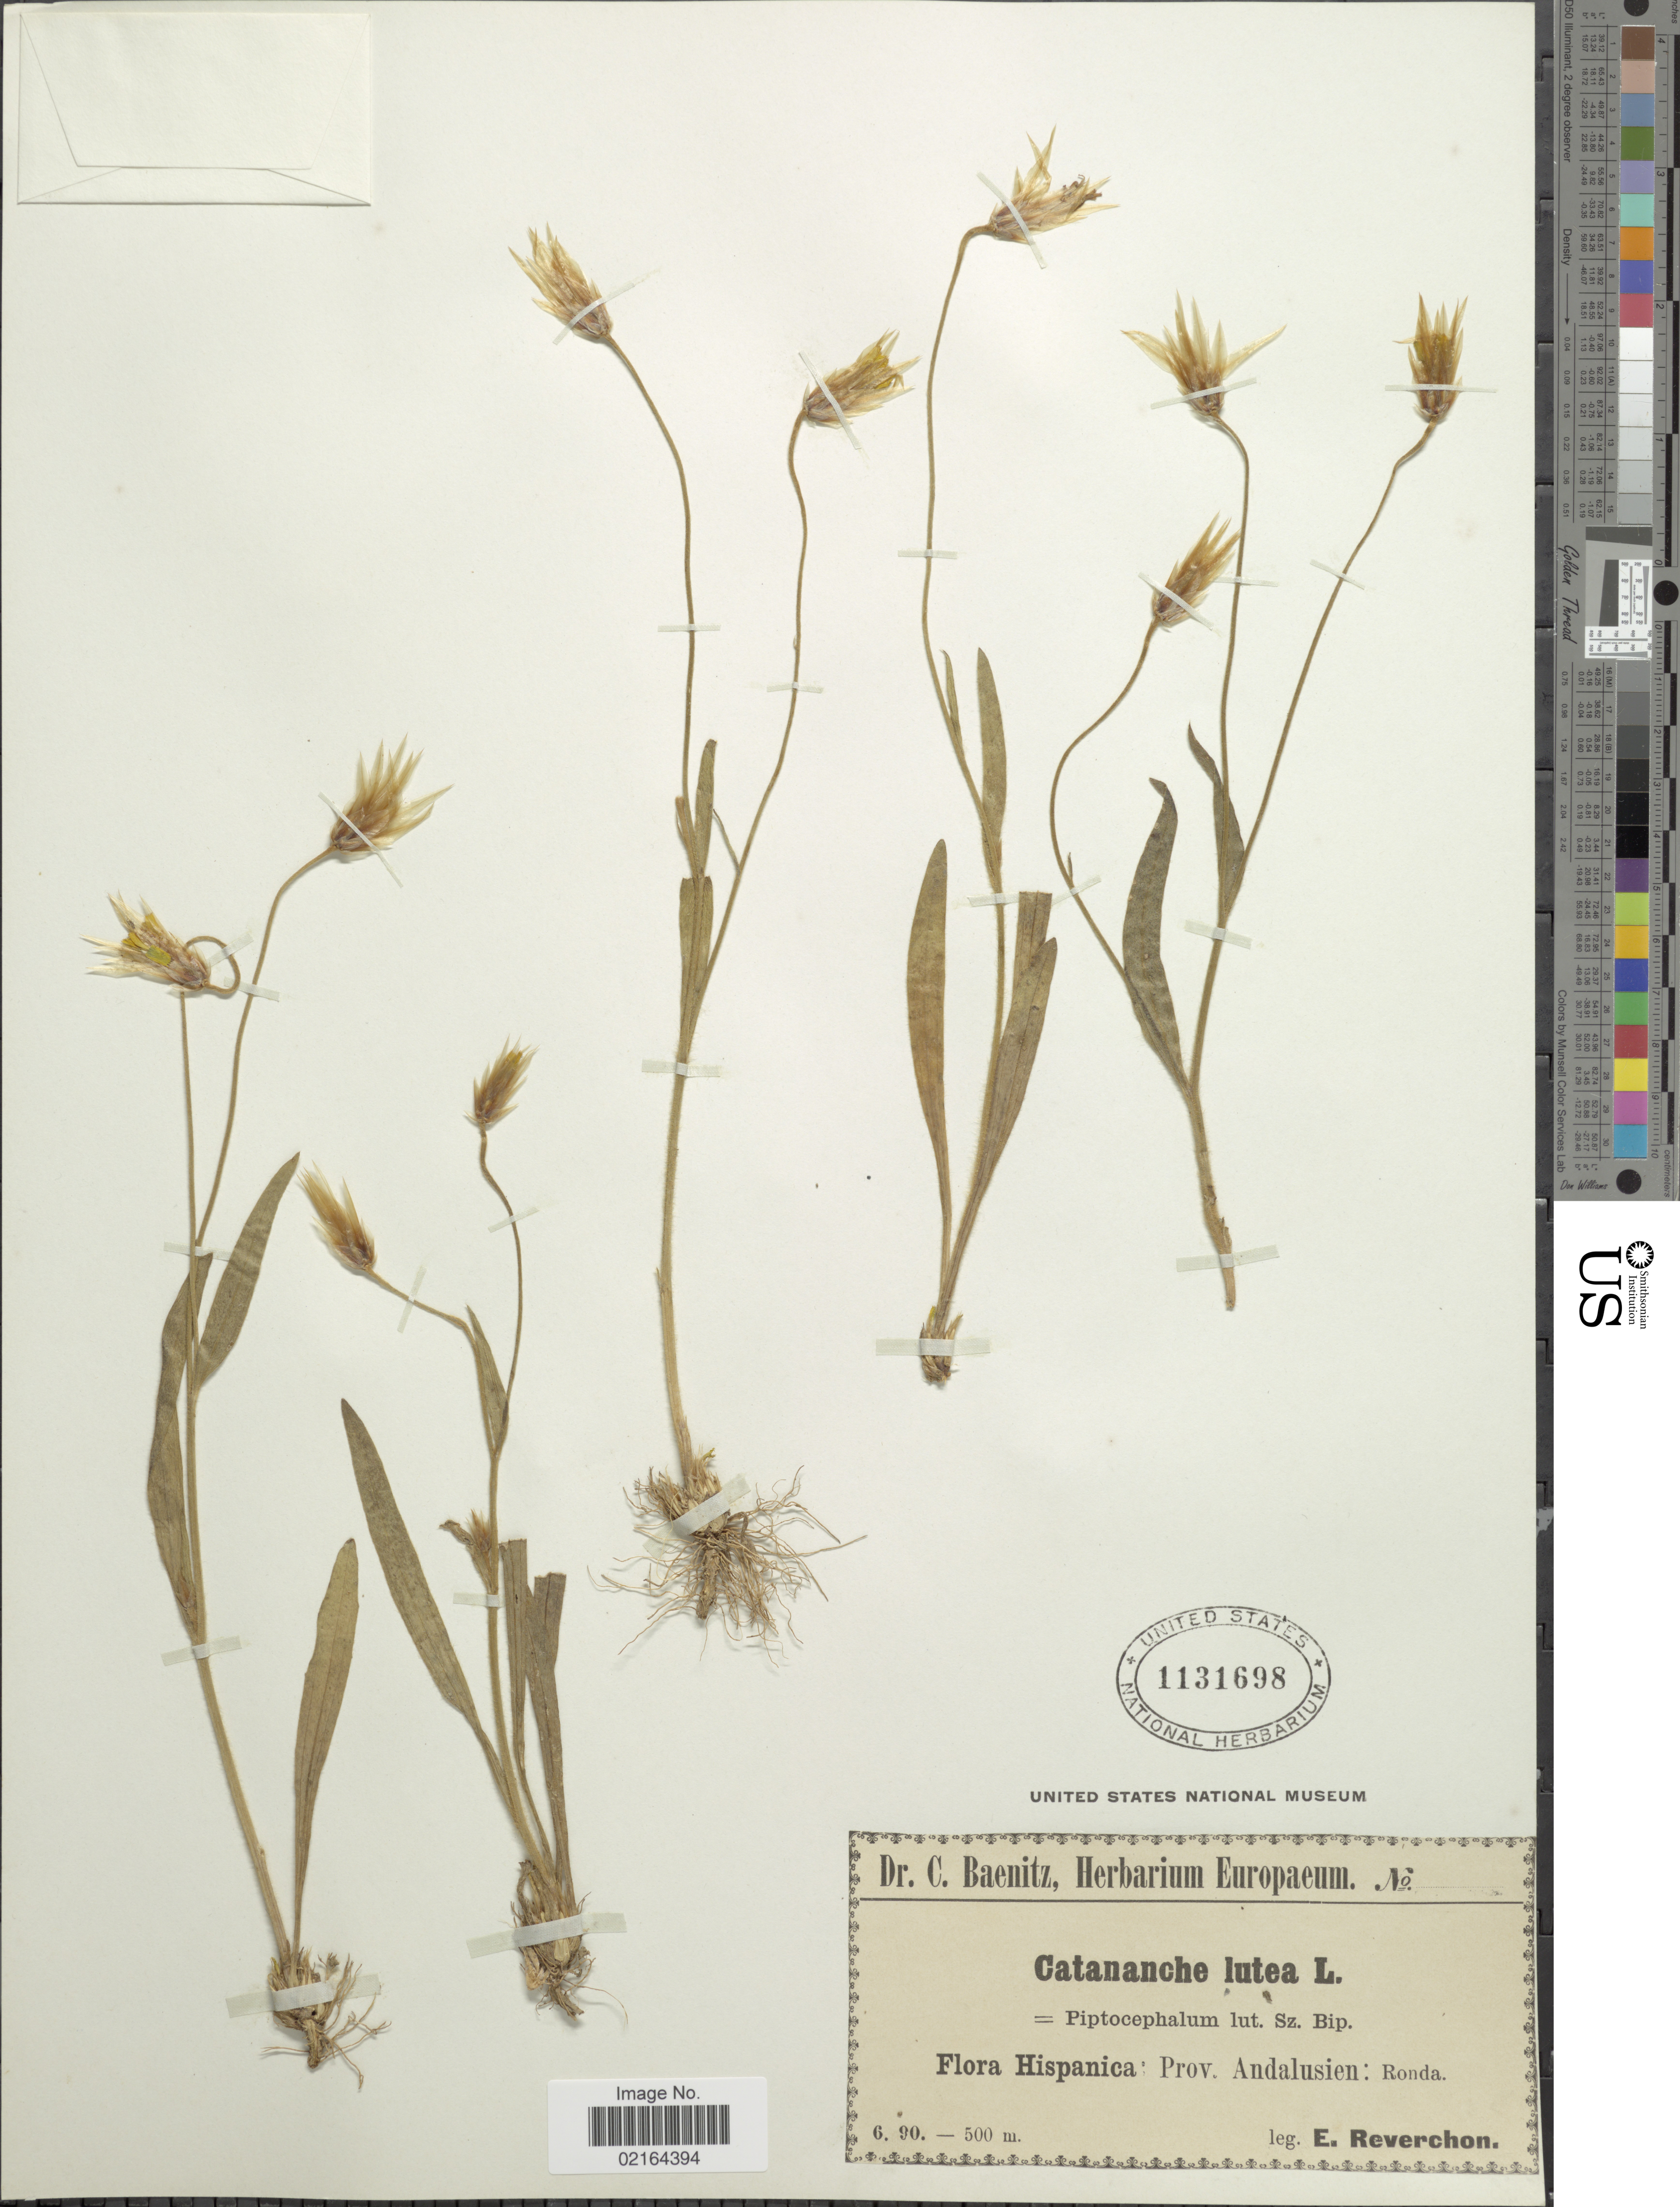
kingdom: Plantae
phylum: Tracheophyta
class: Magnoliopsida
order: Asterales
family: Asteraceae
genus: Catananche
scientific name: Catananche lutea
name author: L.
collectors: E. Reverchon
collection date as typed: Transcribed d/m/y: /6/90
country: Spain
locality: Hispanica: Prov. Andalusien: Ronda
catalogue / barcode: US 1131698